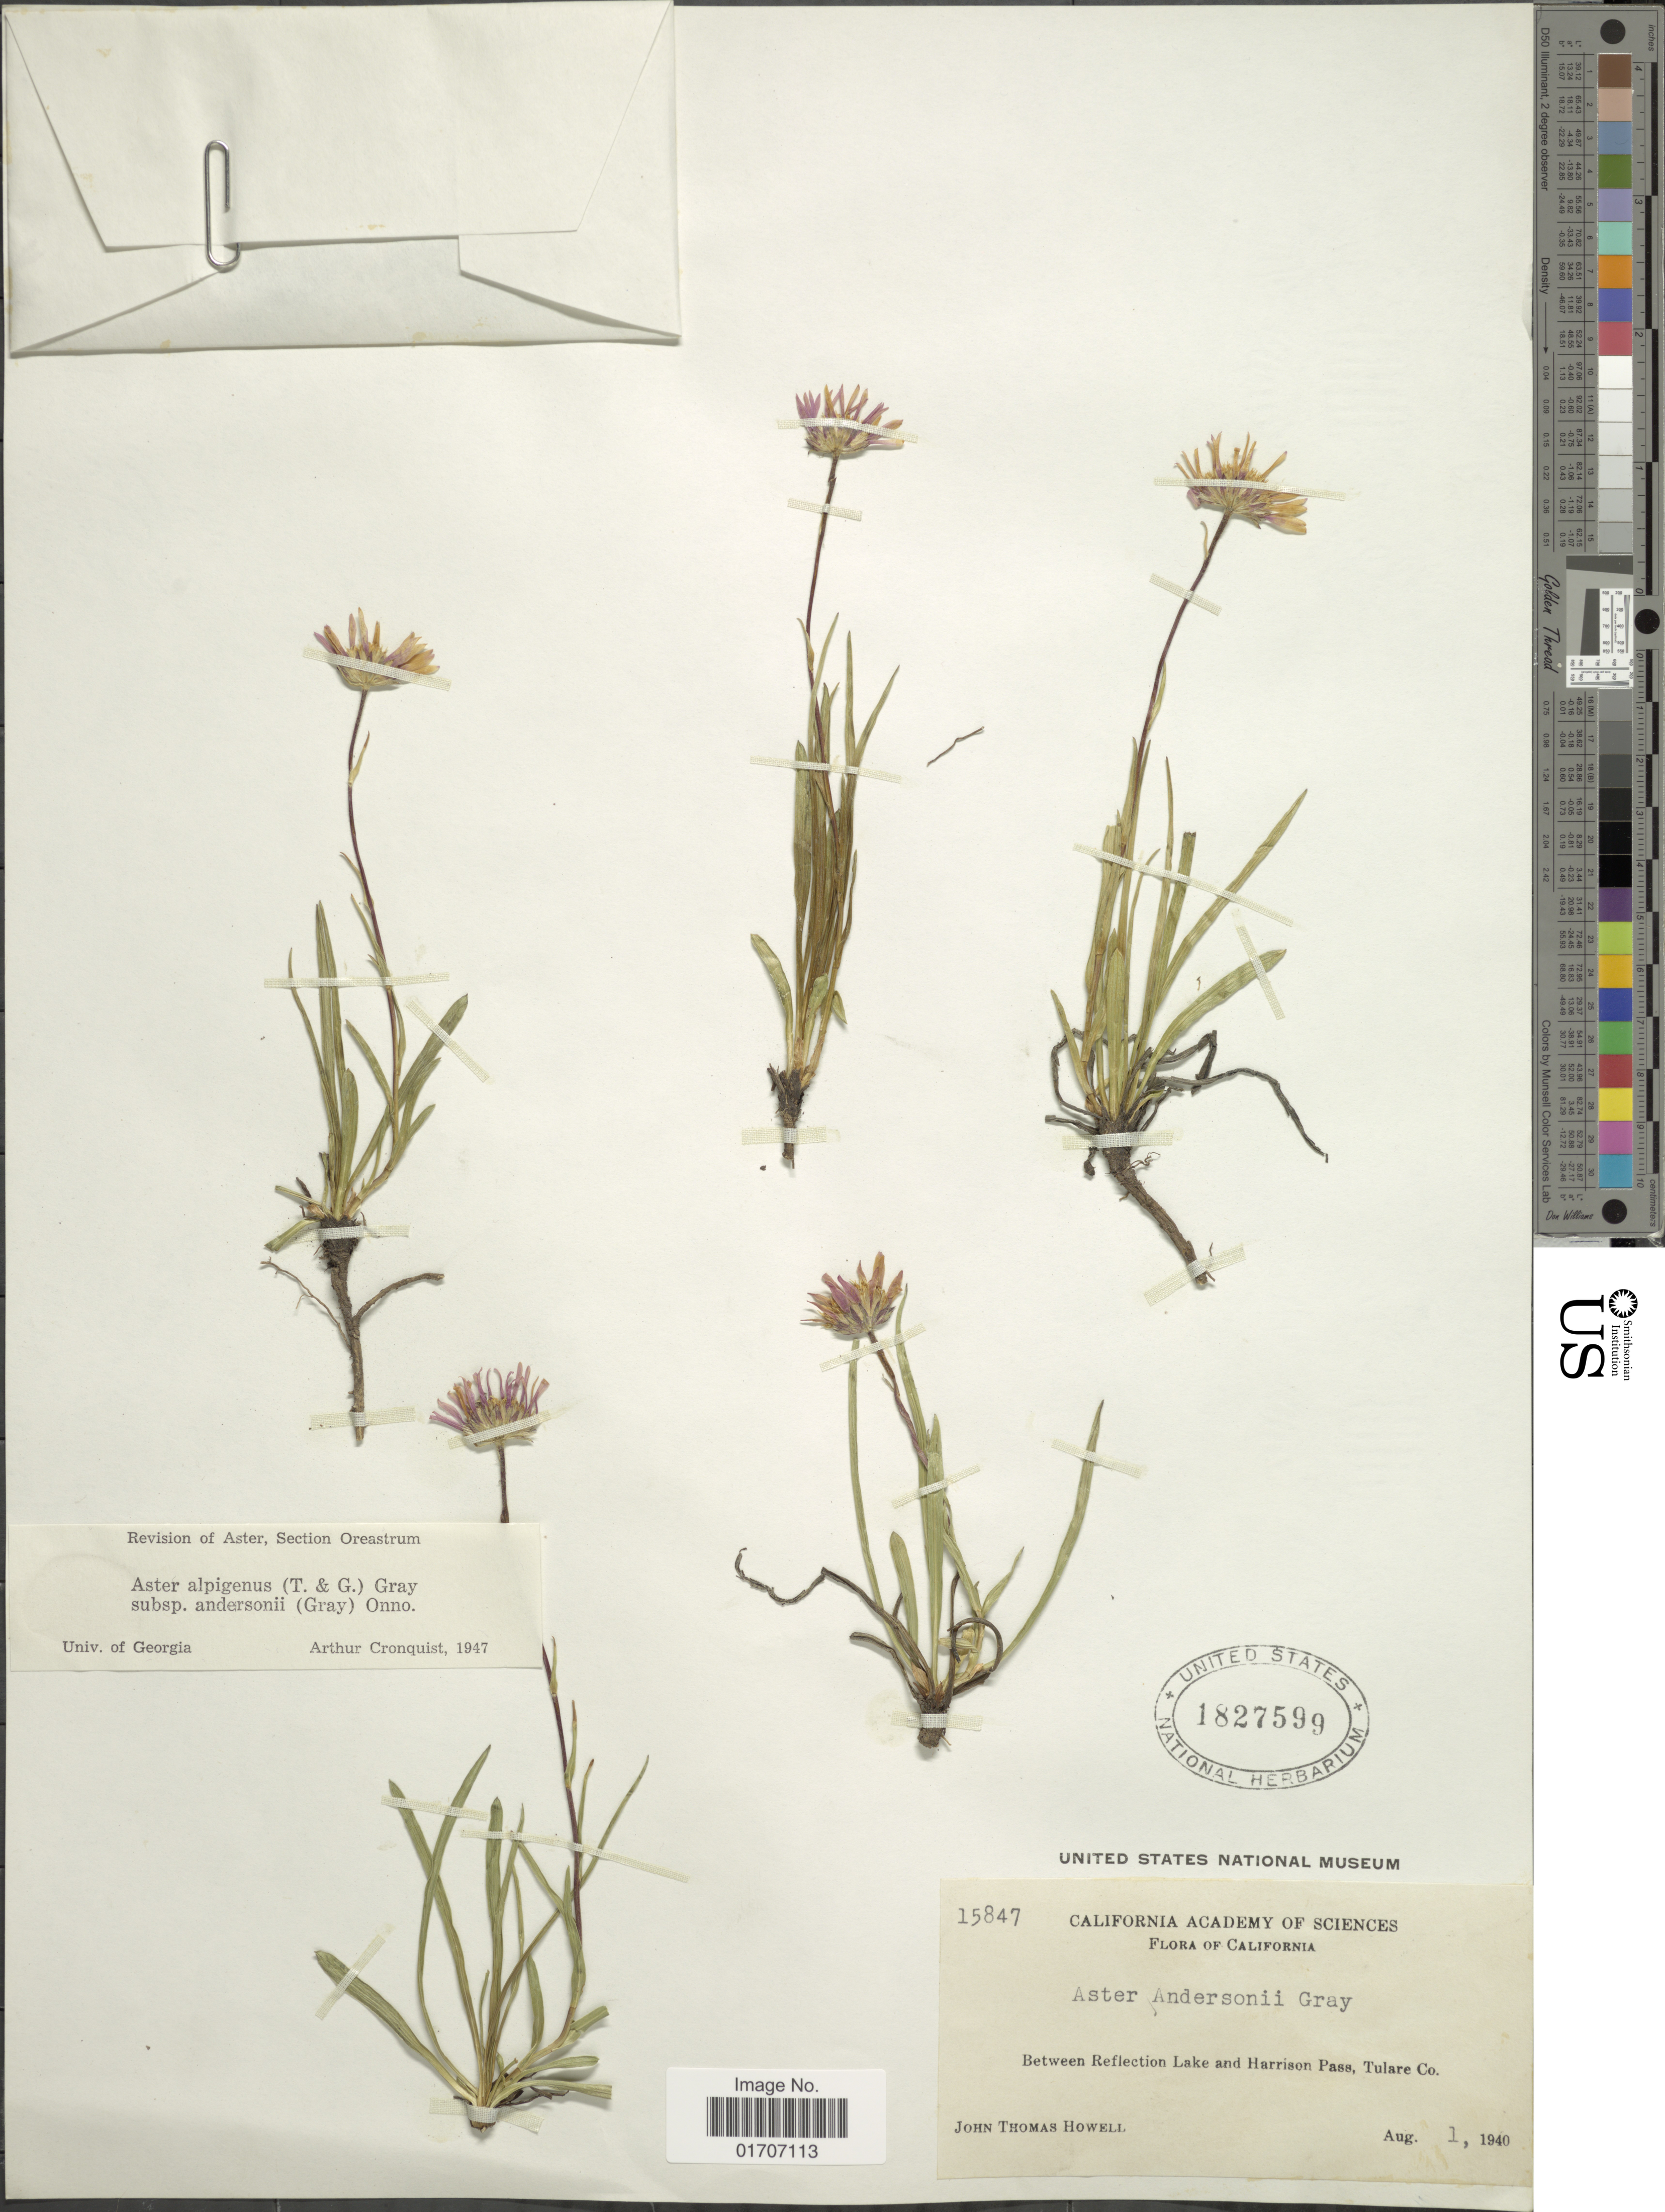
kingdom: Plantae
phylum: Tracheophyta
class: Magnoliopsida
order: Asterales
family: Asteraceae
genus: Oreostemma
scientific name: Oreostemma alpigenum var. andersonii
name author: (A. Gray) G.L. Nesom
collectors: J. T. Howell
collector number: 15847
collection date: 1940-08-01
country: United States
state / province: California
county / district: Tulare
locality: Between Reflection Lake and Harrison Pass, Tulare Co.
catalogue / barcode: US 1827599